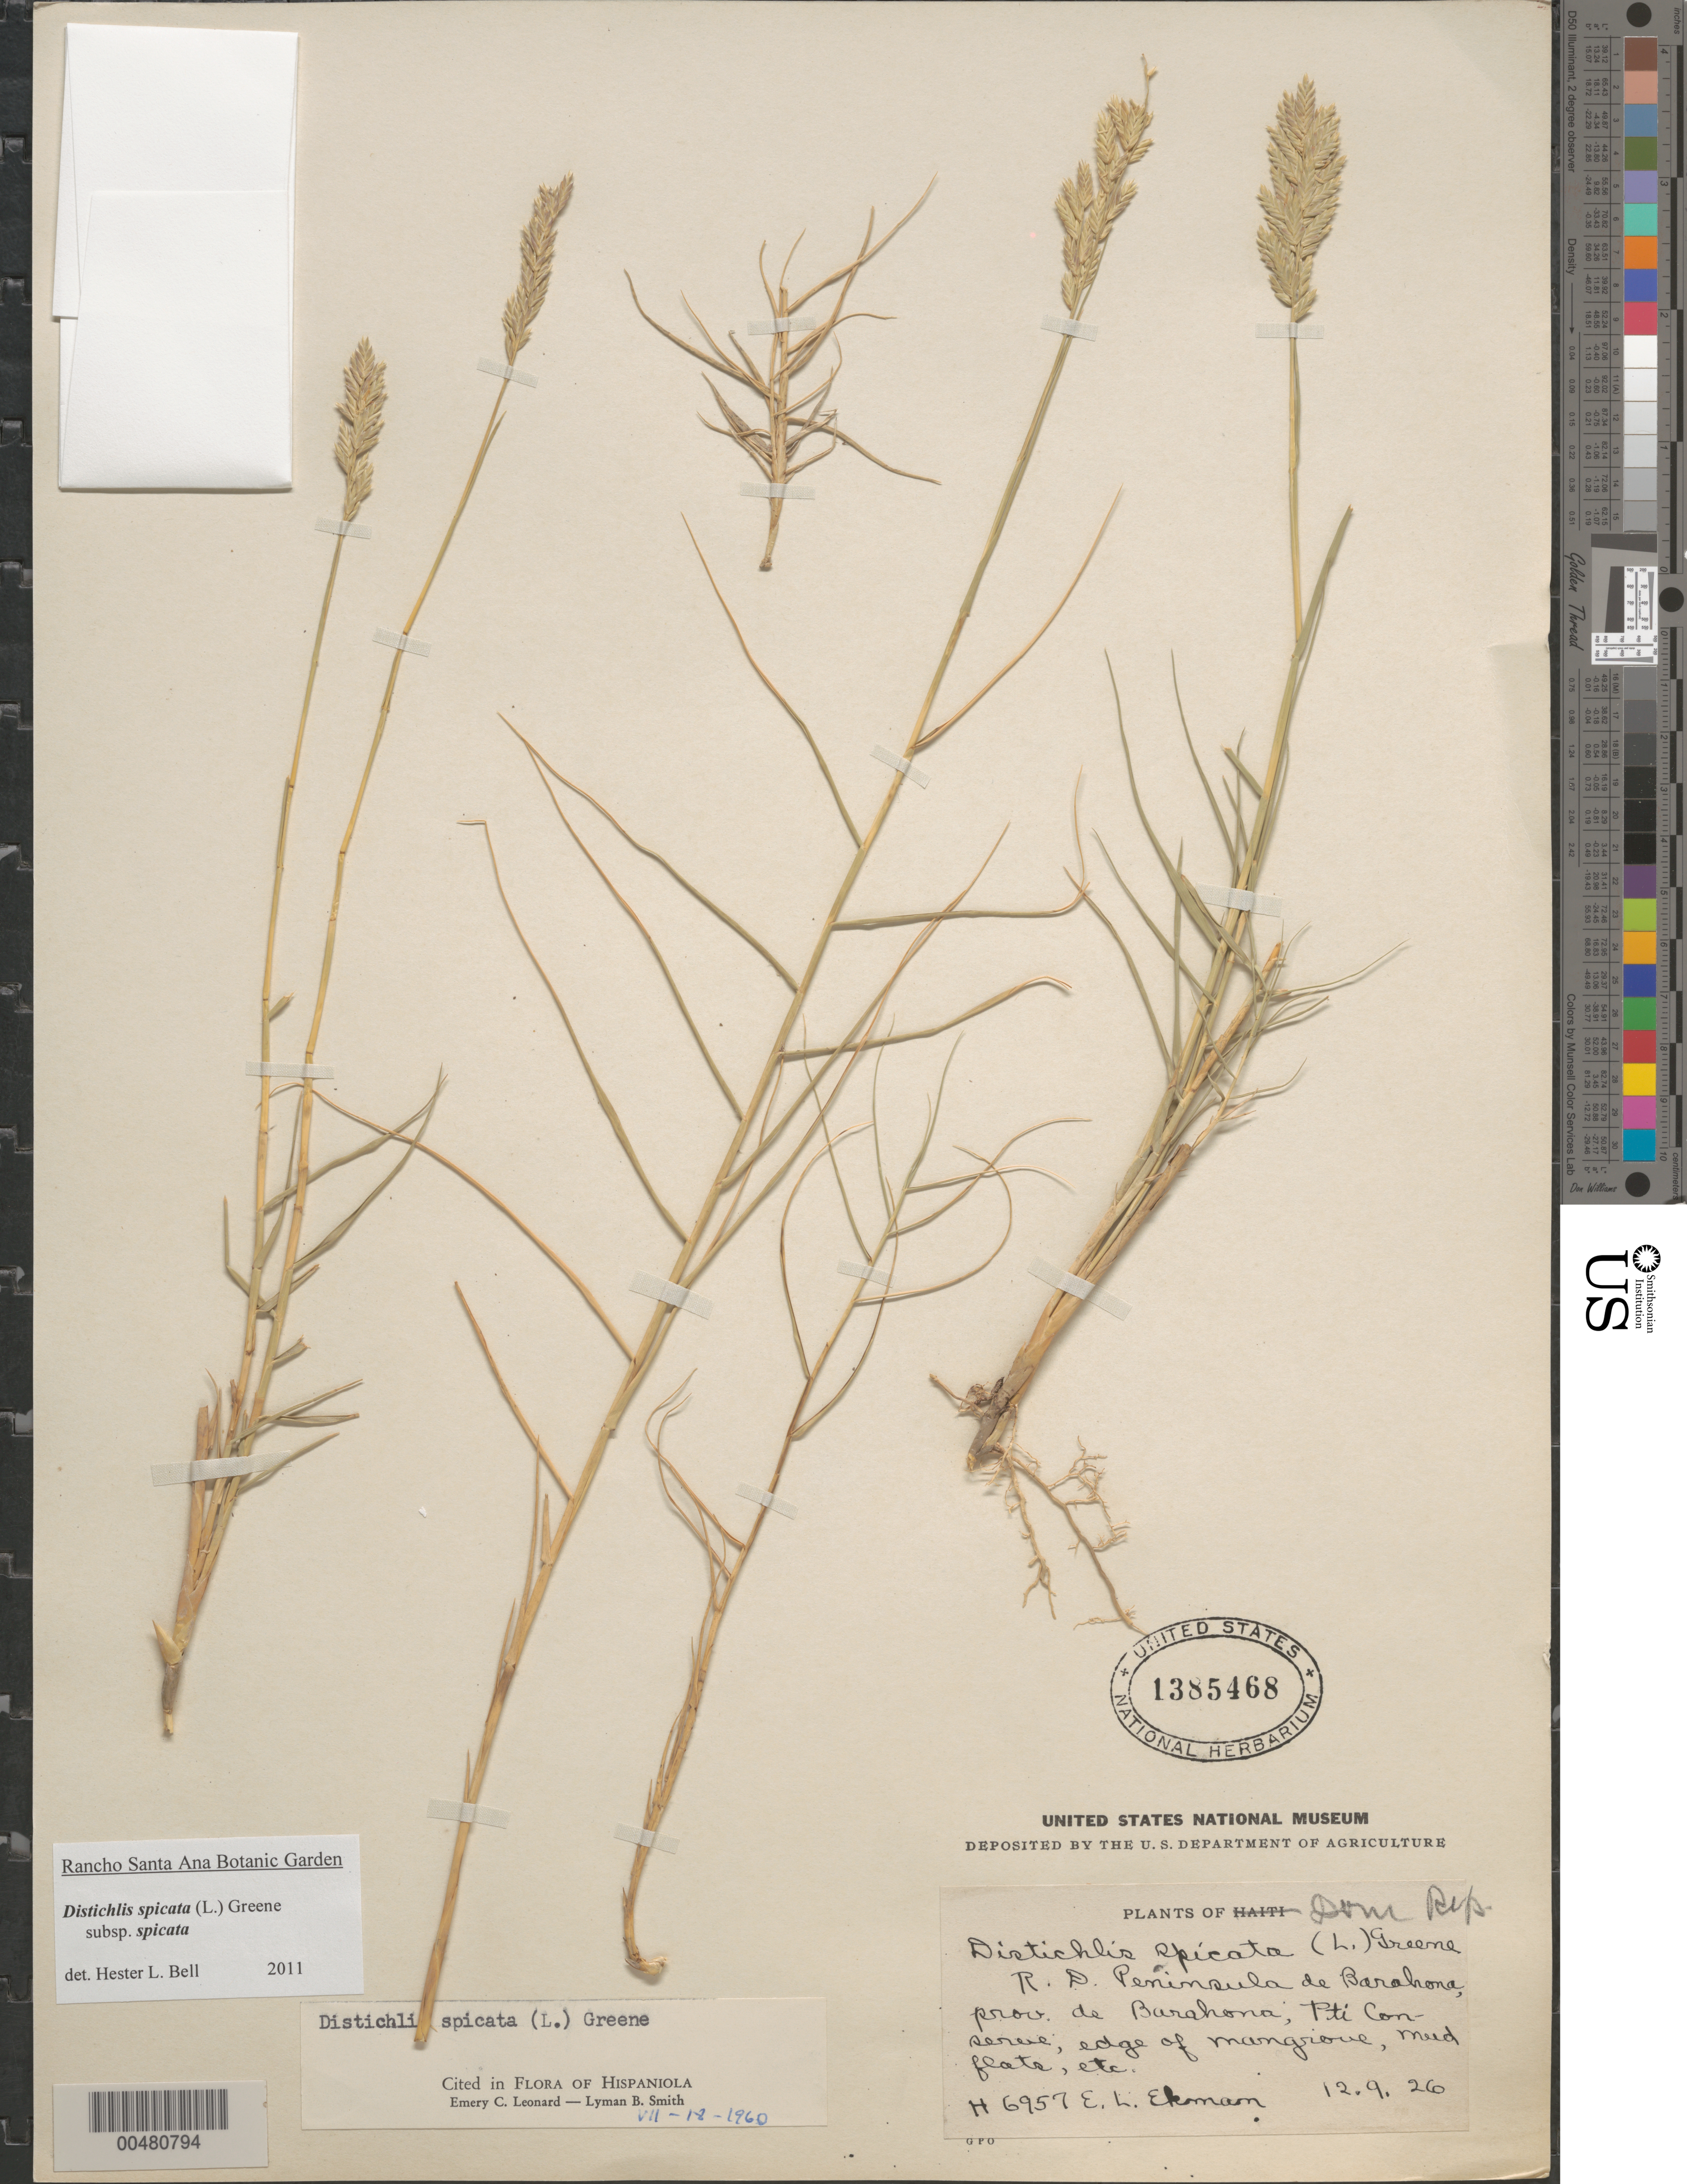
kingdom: Plantae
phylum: Tracheophyta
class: Liliopsida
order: Poales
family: Poaceae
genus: Distichlis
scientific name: Distichlis spicata subsp. spicata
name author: (L.) Greene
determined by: Bell, H. L.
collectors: E. L. Ekman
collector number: H 6957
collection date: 1926-09-12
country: Dominican Republic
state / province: Barahona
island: Hispaniola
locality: Peninsula de Barahona, Pti Conserve.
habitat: Edge of mangrove, mud flats, etc.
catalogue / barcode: US 1385468